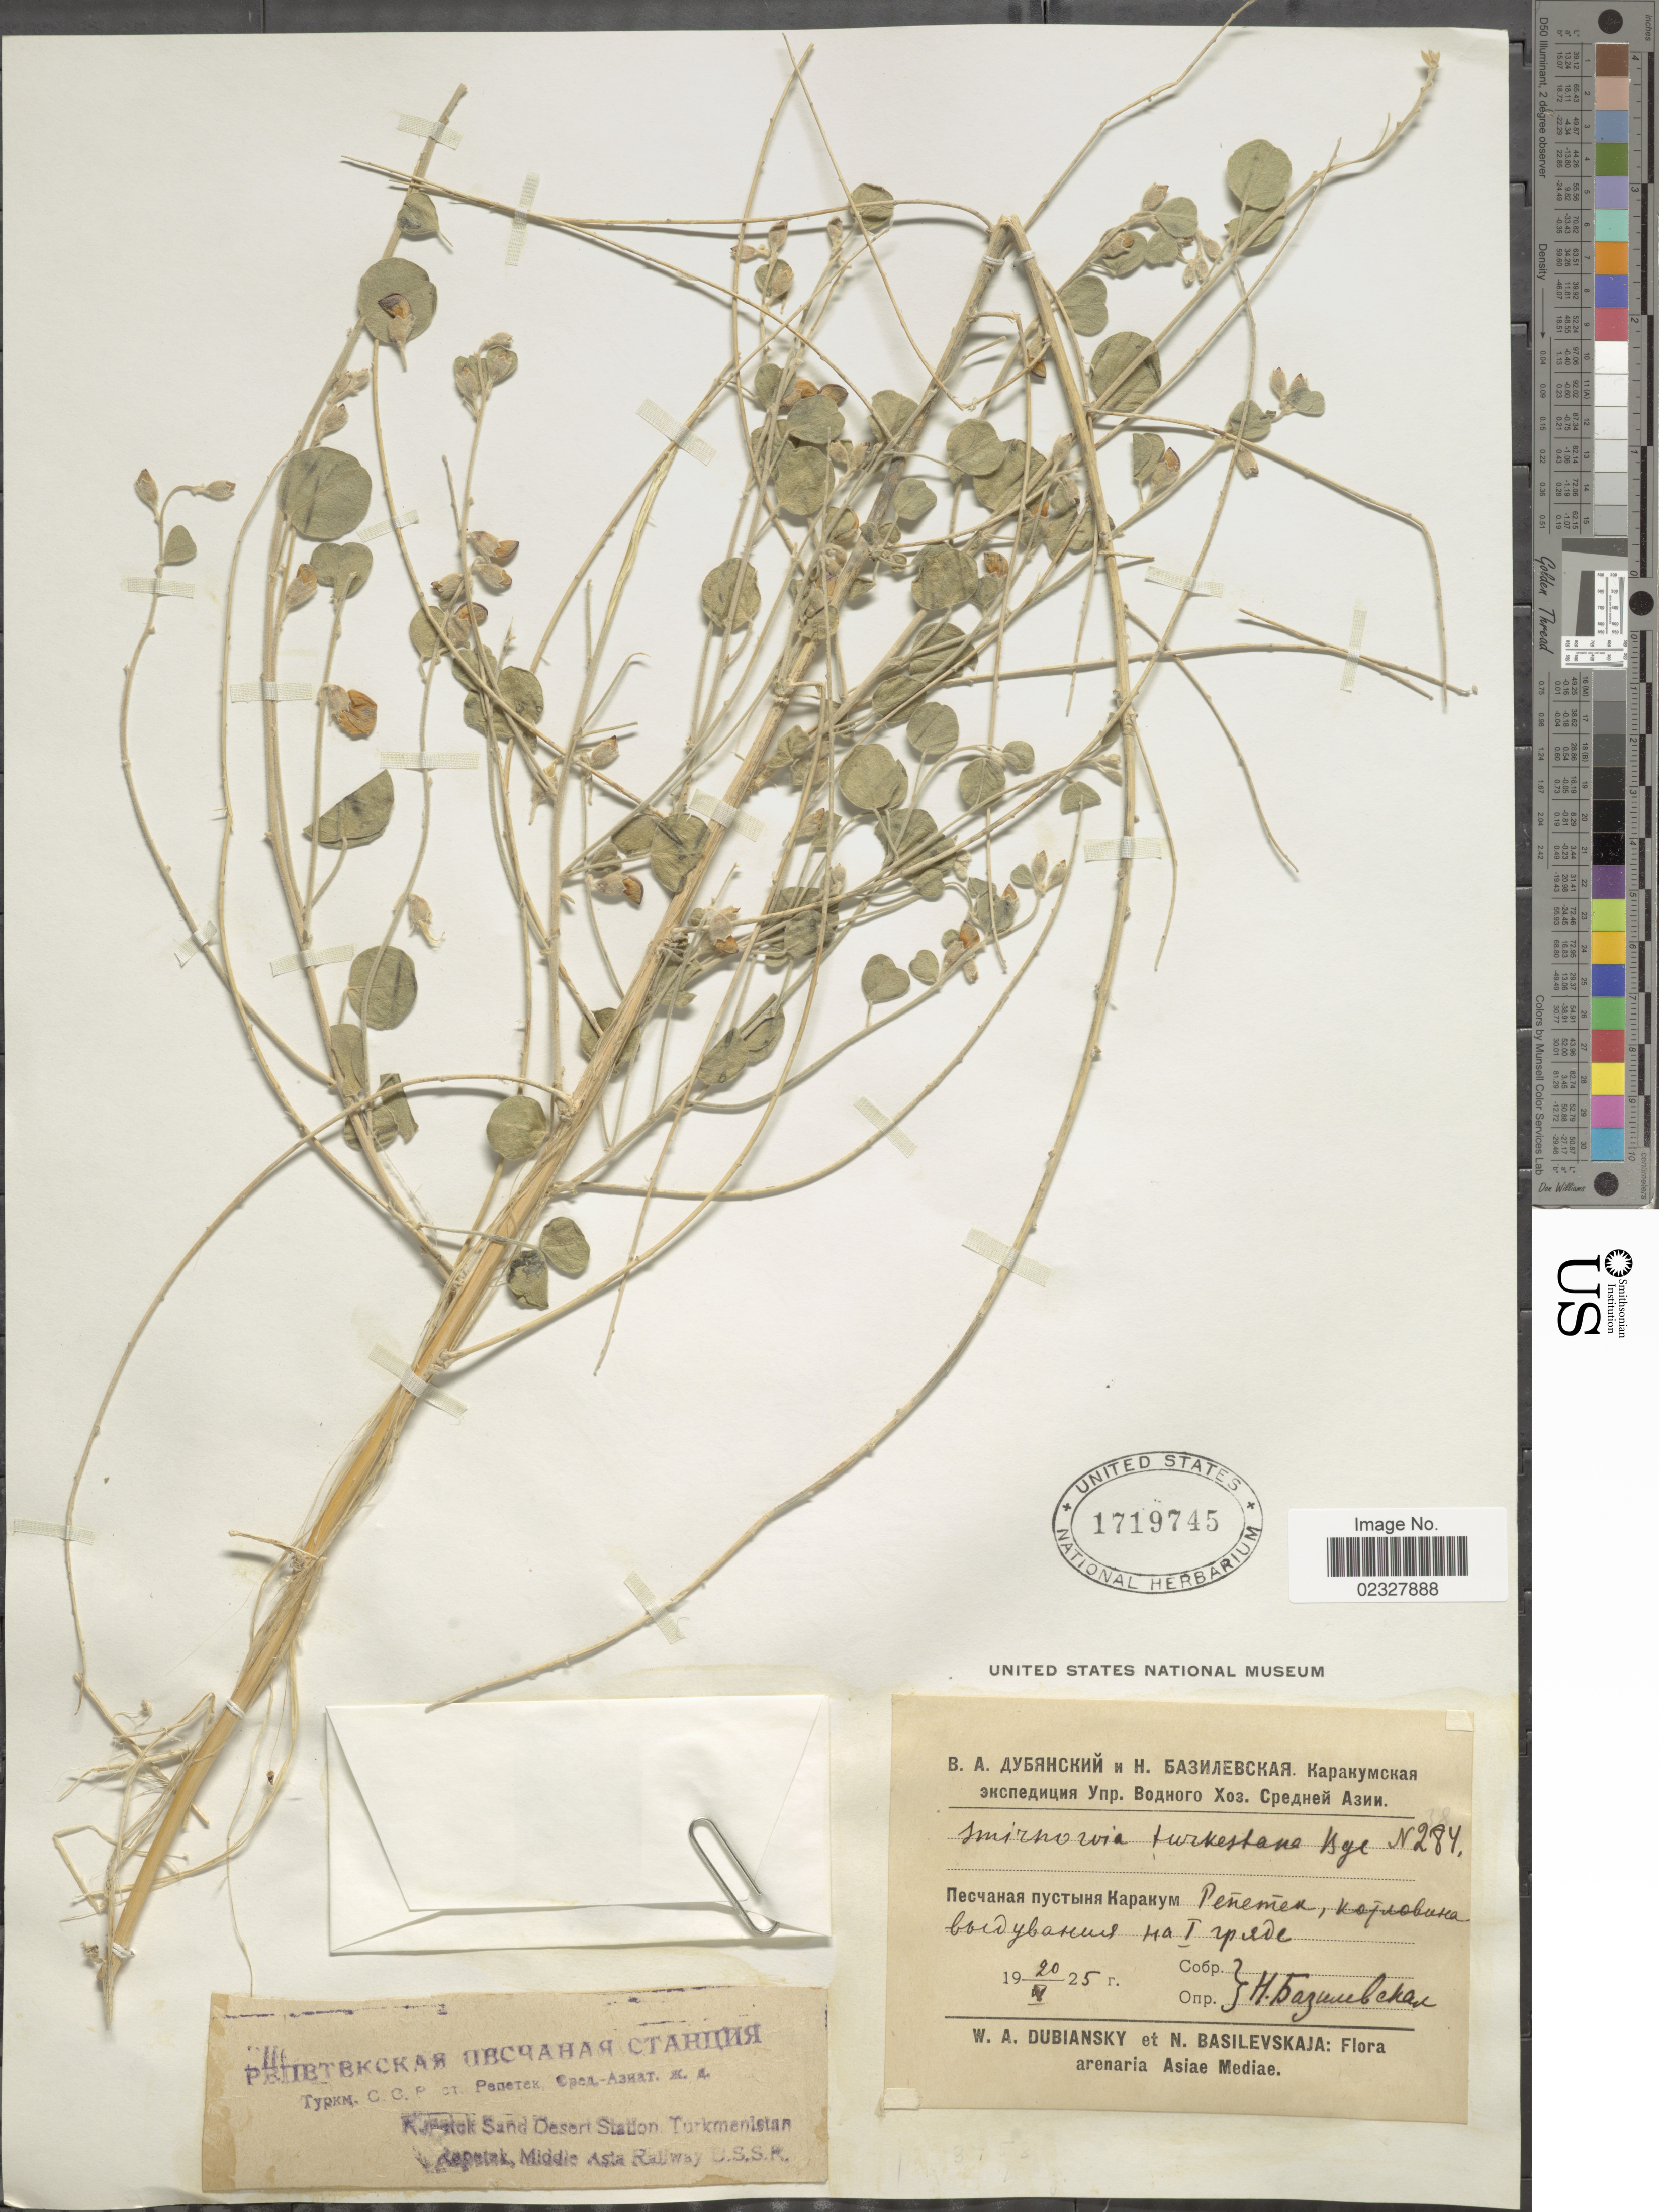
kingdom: Plantae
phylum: Tracheophyta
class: Magnoliopsida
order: Fabales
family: Fabaceae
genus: Smirnowia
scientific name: Smirnowia turkestana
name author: Bunge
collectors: N. Basilevskaya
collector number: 284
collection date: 1925-05-20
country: Turkmenistan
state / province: Lebap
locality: Karakum Desert, Repetek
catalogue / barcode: US 1719745